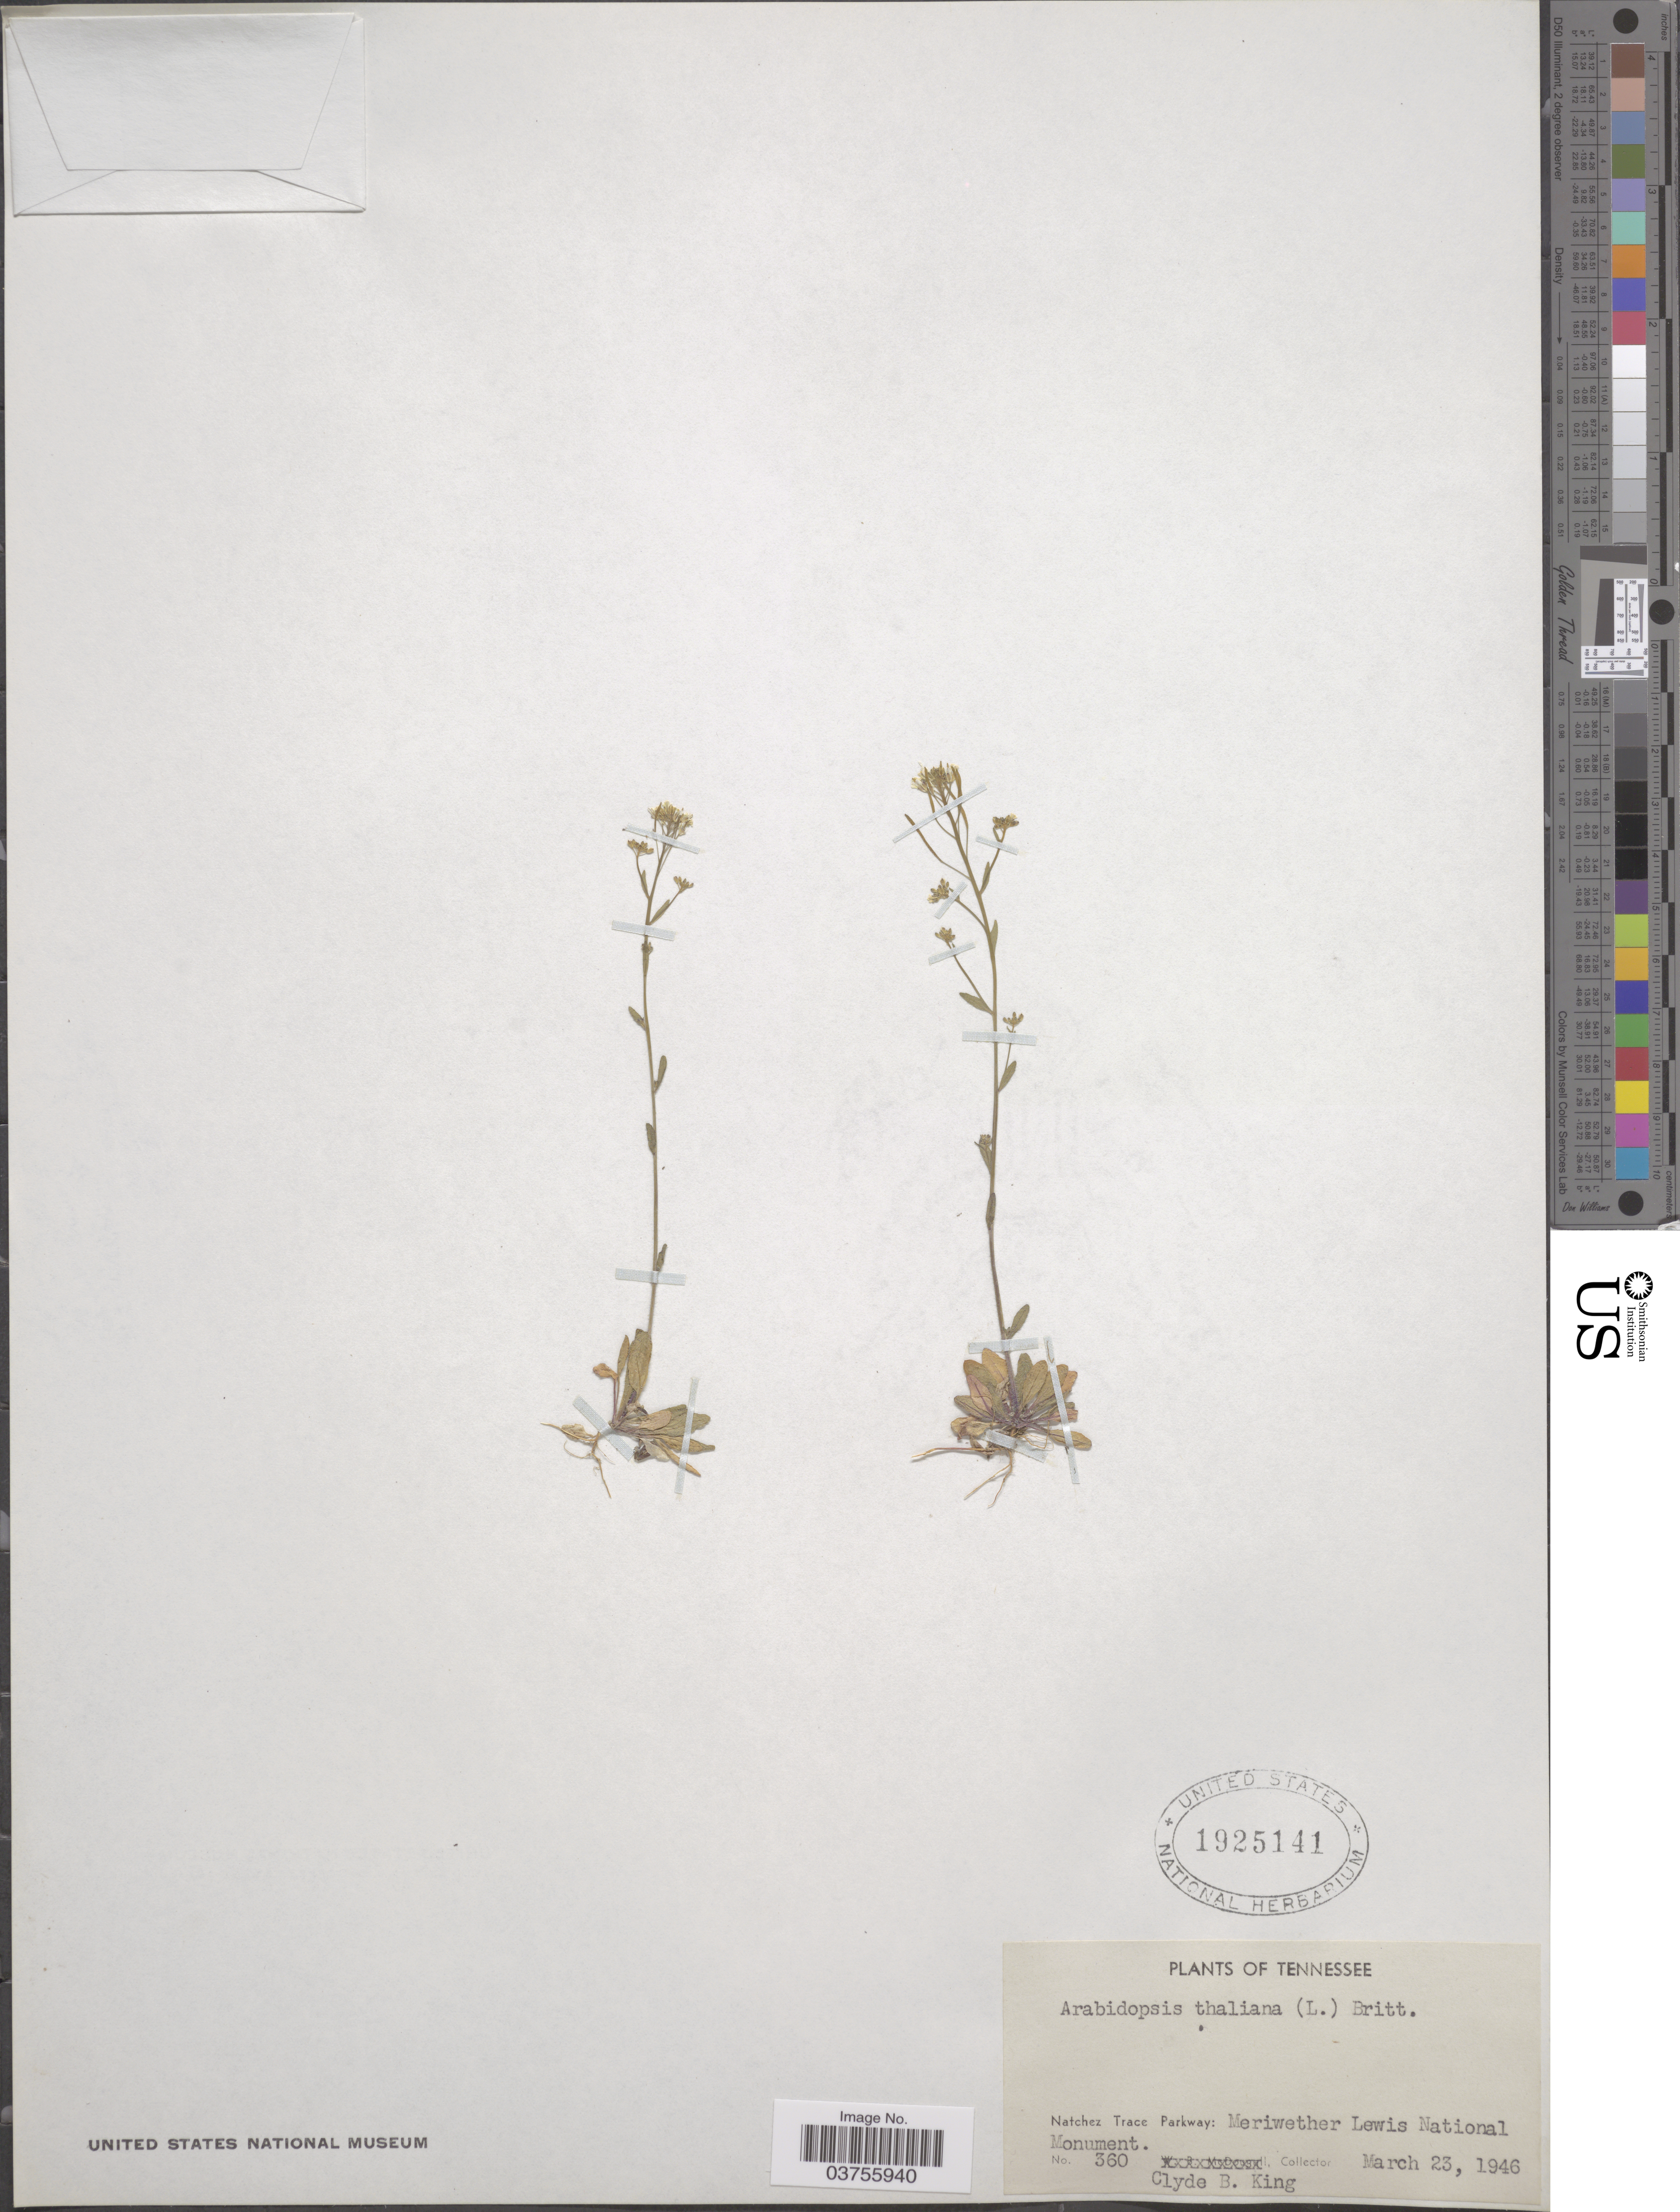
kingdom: Plantae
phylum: Tracheophyta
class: Magnoliopsida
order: Brassicales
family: Brassicaceae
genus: Arabidopsis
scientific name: Arabidopsis thaliana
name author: (L.) Heynh.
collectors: C. King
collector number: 360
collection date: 1946-03-23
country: United States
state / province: Tennessee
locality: Natchez Trace Parkway: Meriwether Lewis National Monument.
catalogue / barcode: US 1925141